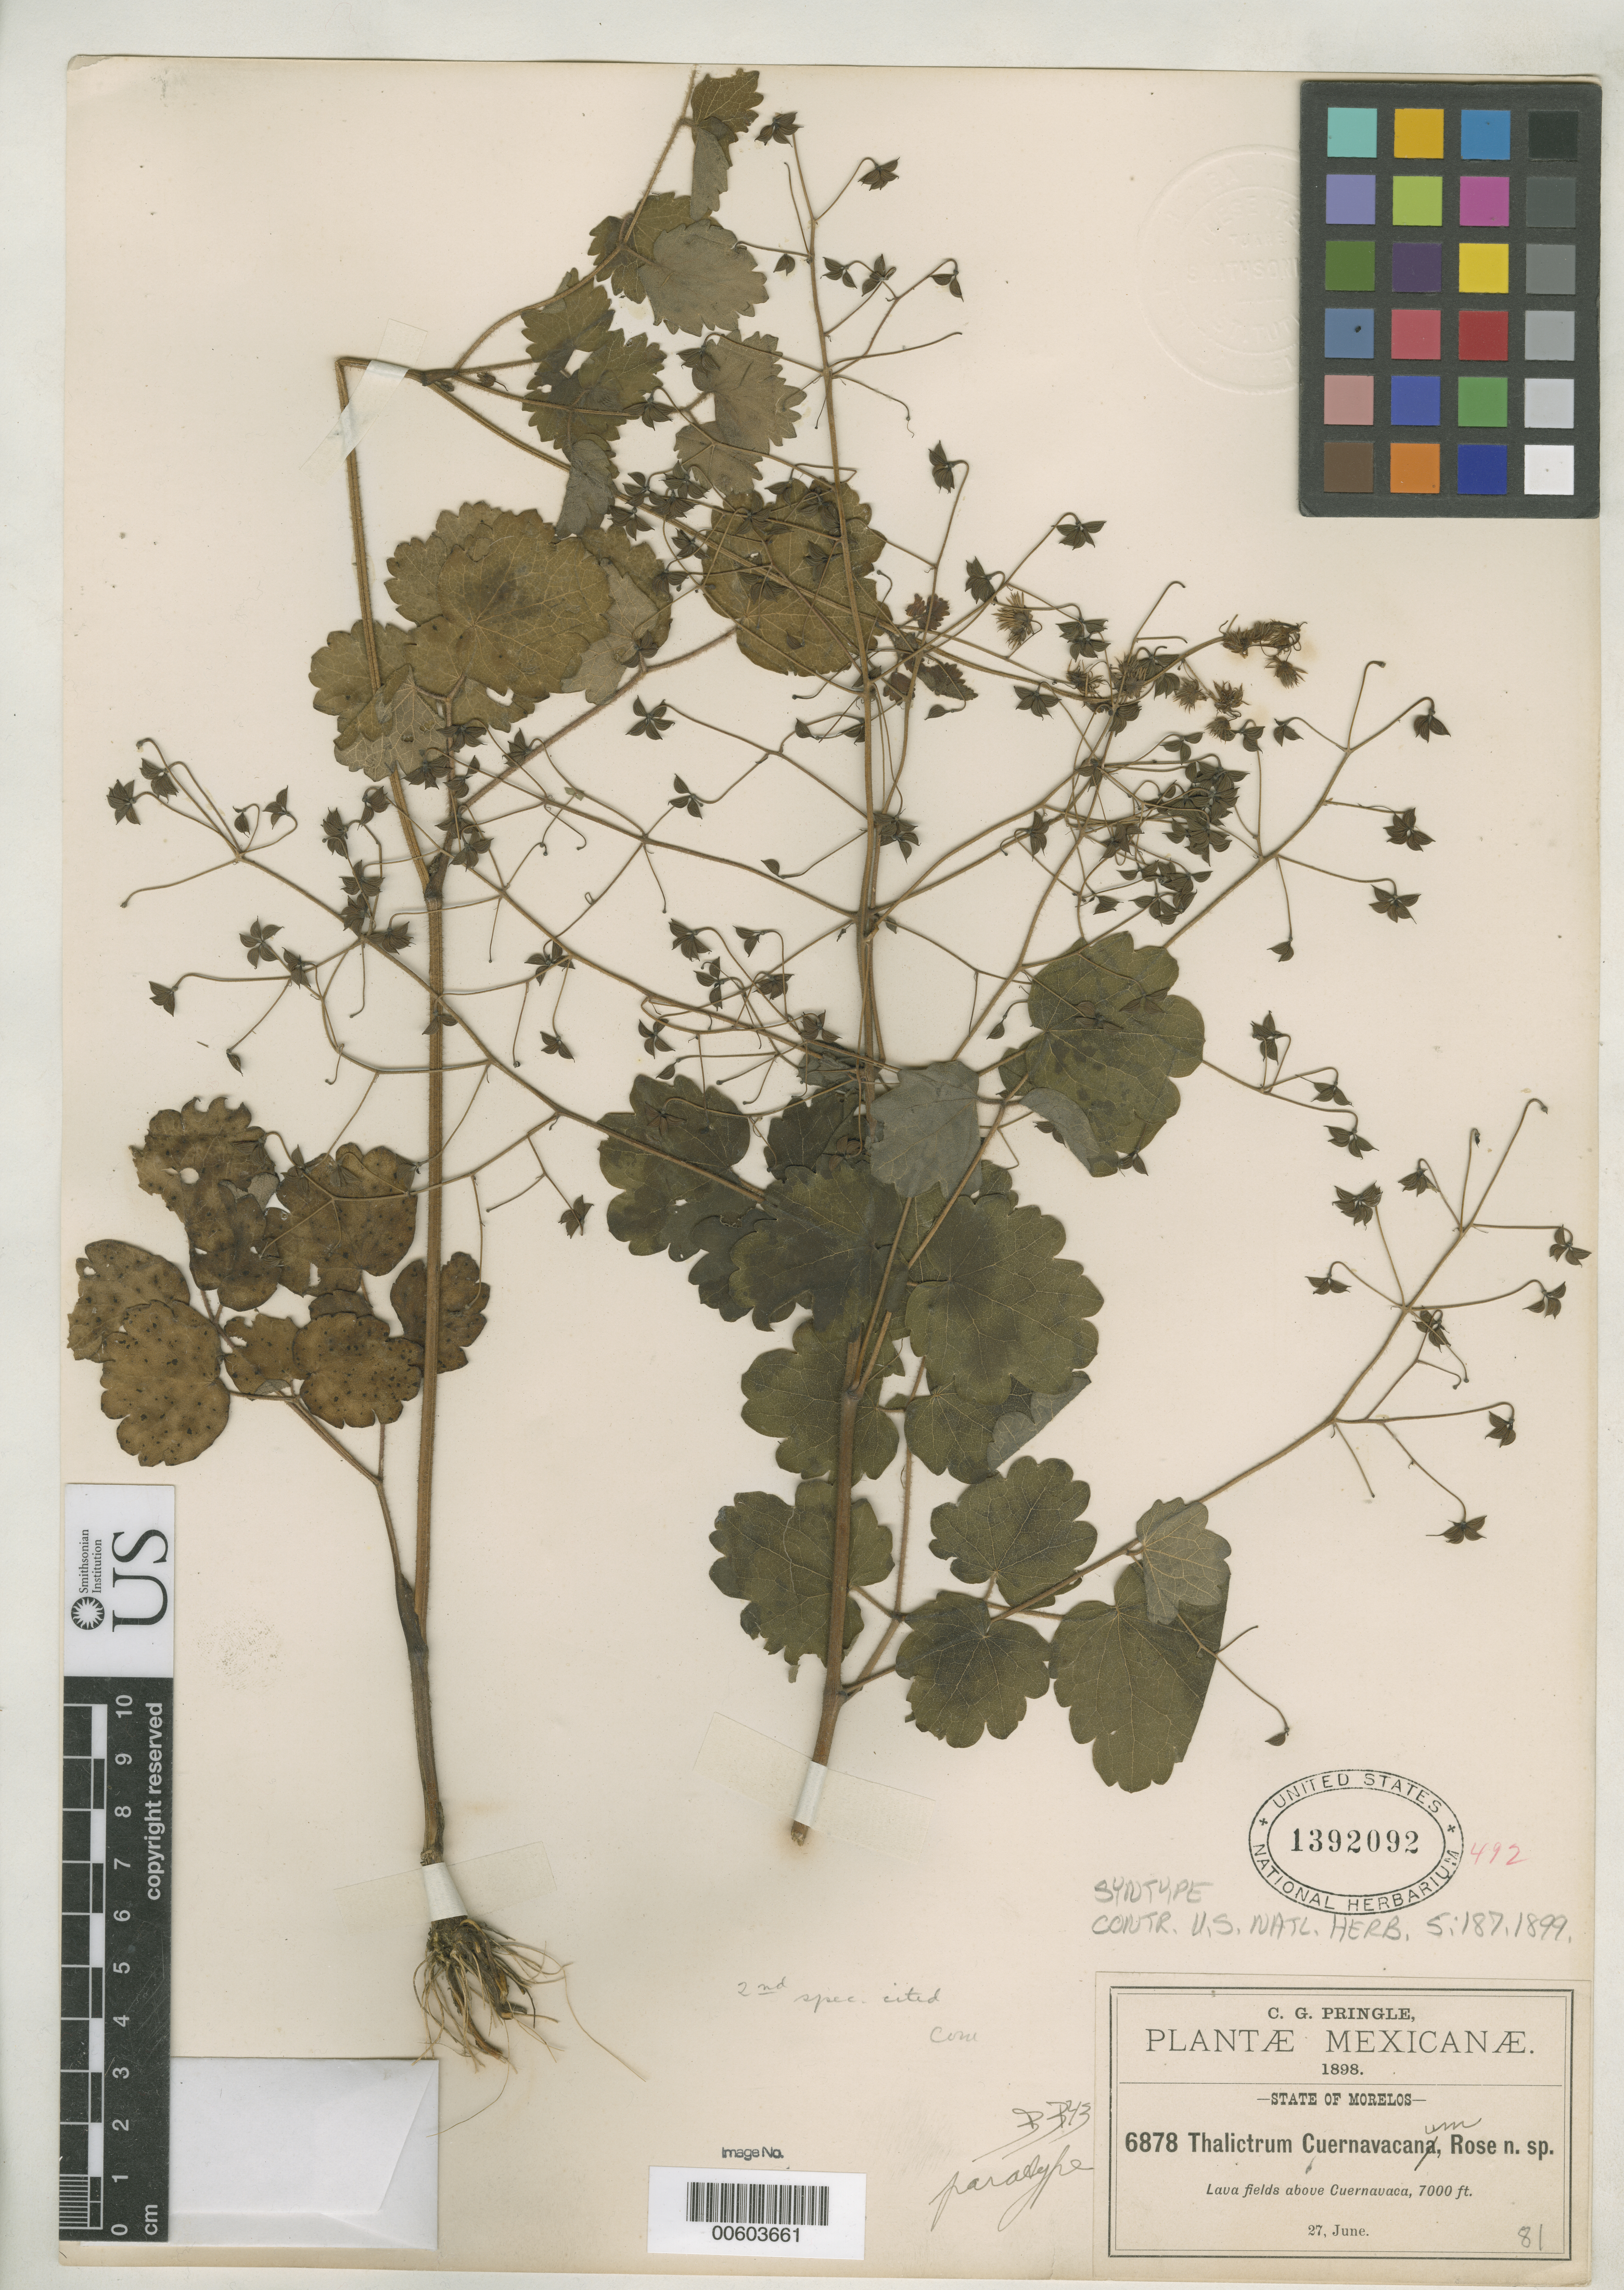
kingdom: Plantae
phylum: Tracheophyta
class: Magnoliopsida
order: Ranunculales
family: Ranunculaceae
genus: Thalictrum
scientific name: Thalictrum cuernavacanum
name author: Rose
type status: Syntype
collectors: C. G. Pringle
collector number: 6878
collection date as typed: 27 Jun 1898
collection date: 1898-06-27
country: Mexico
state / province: Morelos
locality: Lava fields above Cuernavaca.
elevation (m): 2134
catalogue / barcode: US 1392092